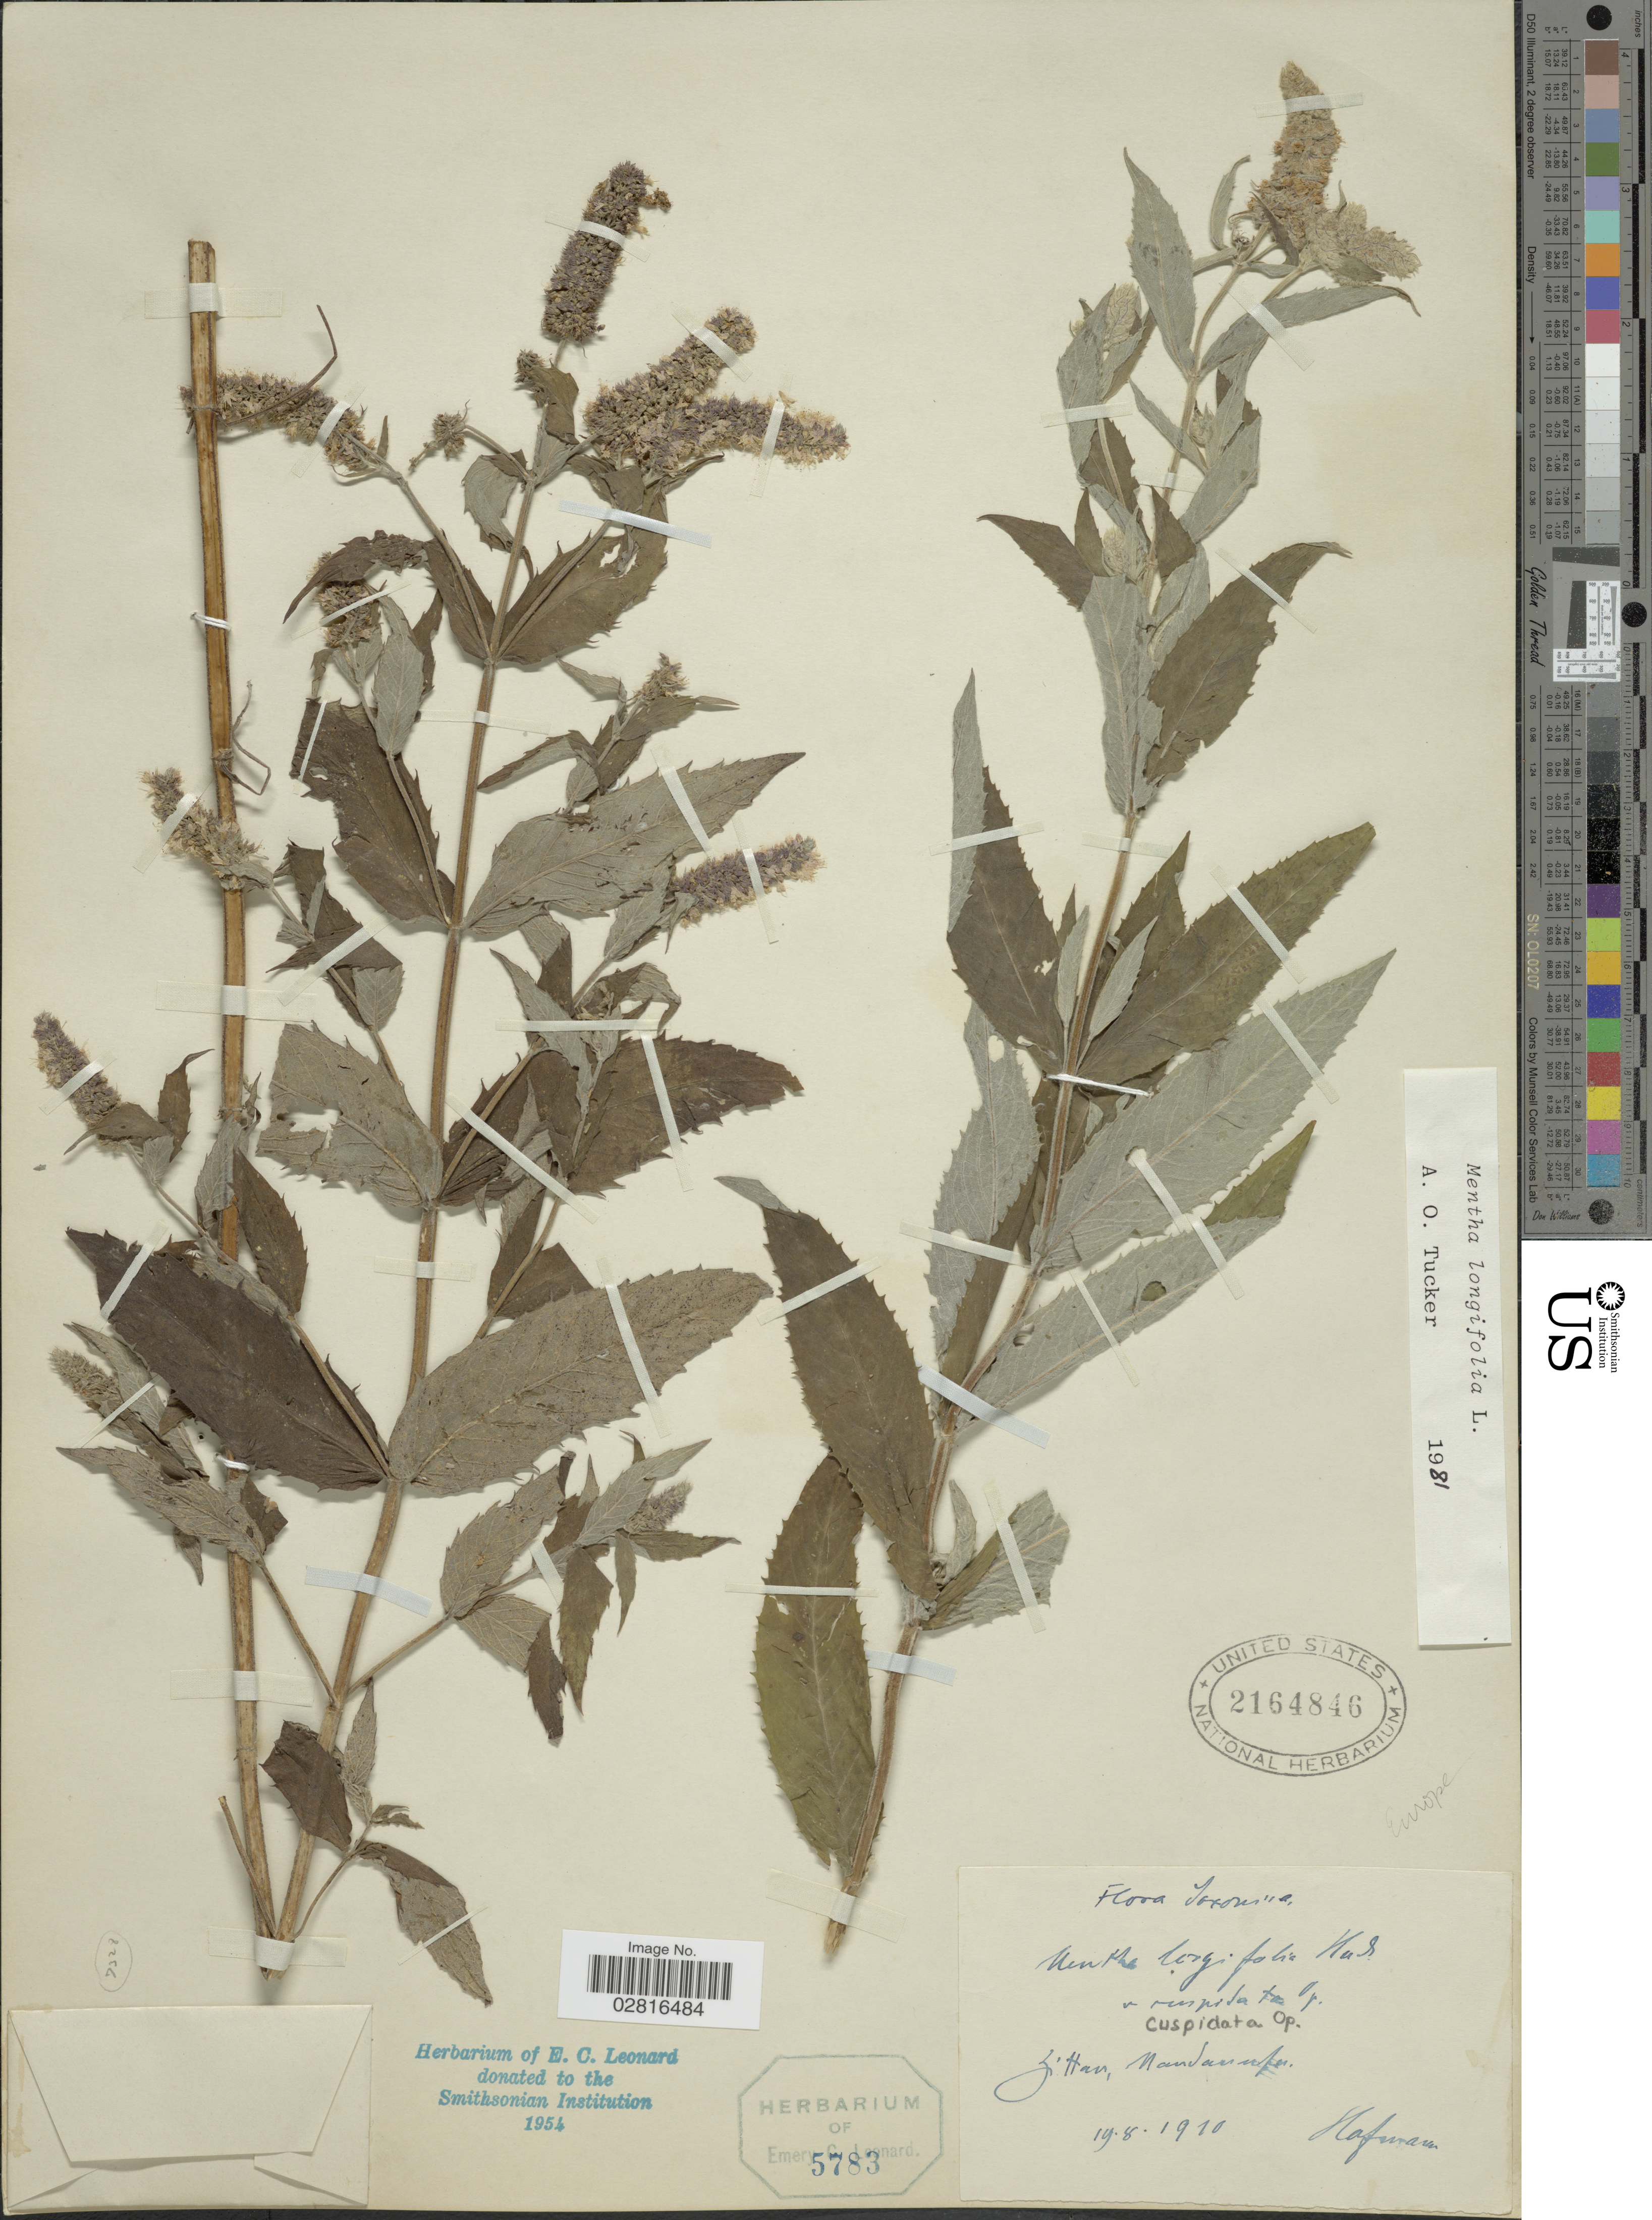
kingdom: Plantae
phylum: Tracheophyta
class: Magnoliopsida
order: Lamiales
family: Lamiaceae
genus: Mentha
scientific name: Mentha longifolia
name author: (L.) L.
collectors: -. Hofmann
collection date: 1910-08-19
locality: Saxonica. Zittan, Nandanufer [interpreted]. Europe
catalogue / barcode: US 2164846